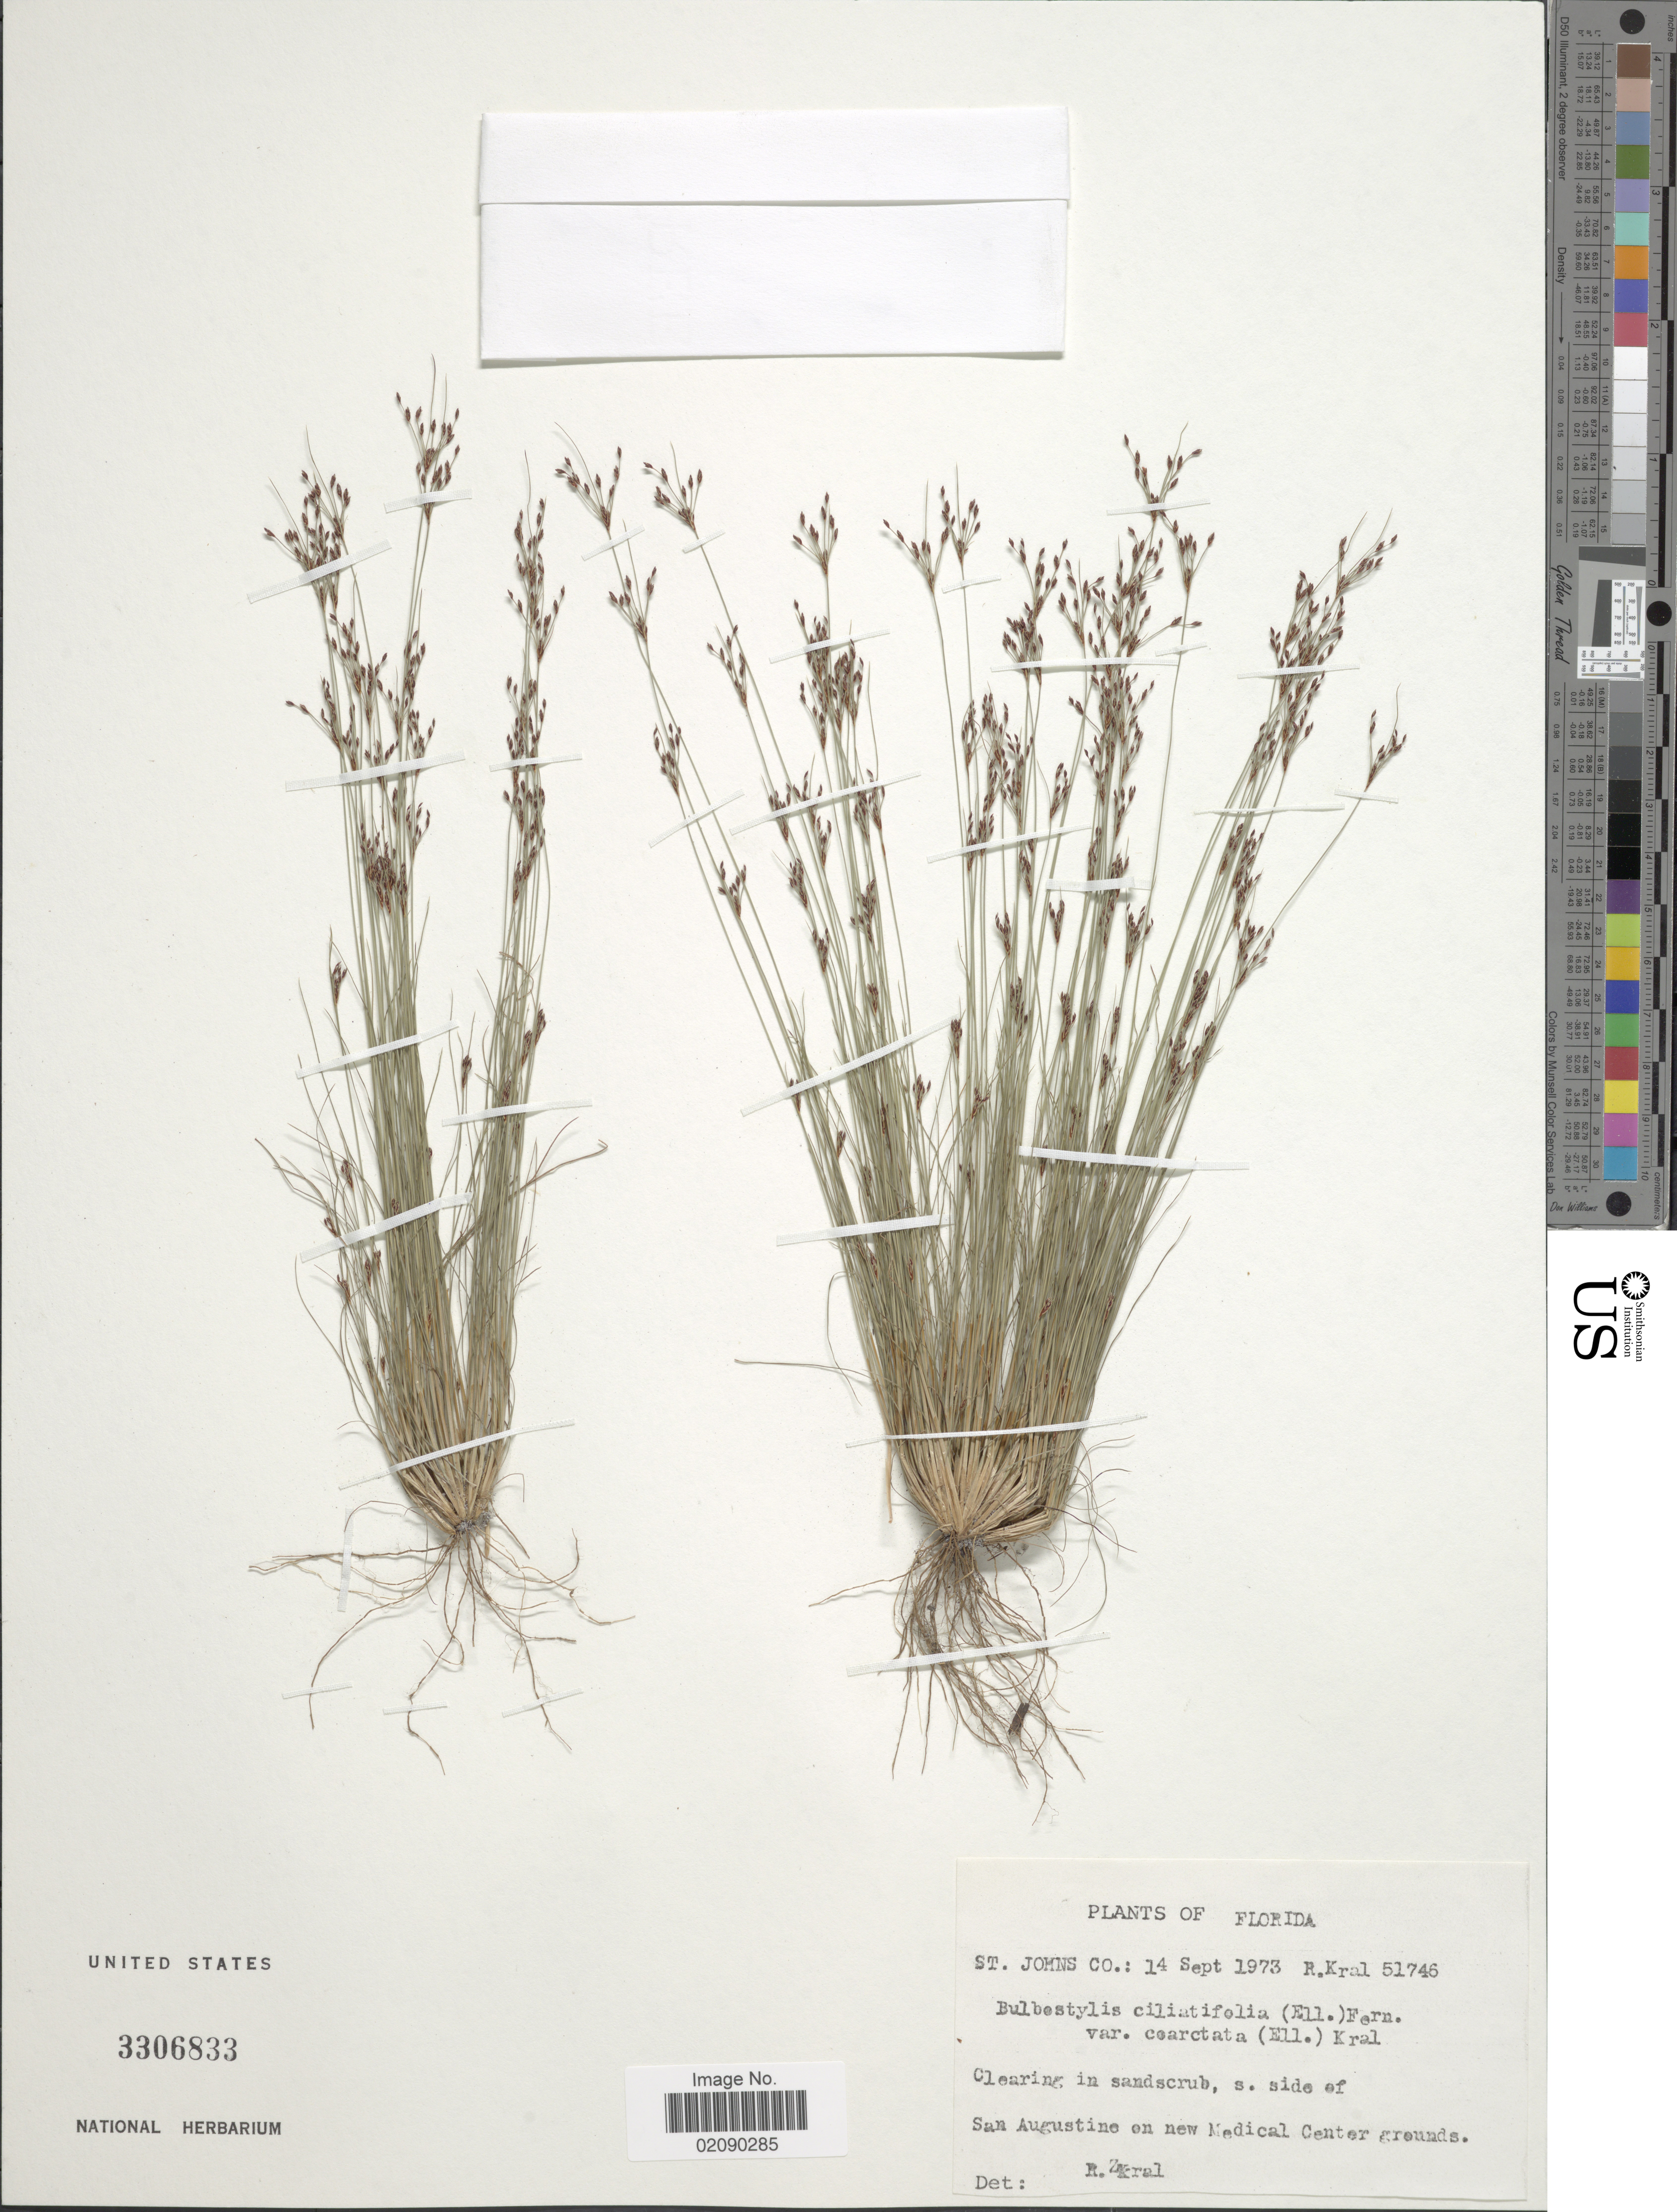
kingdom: Plantae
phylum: Tracheophyta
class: Liliopsida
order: Poales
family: Cyperaceae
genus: Bulbostylis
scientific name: Bulbostylis ciliatifolia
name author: (Elliott) Fernald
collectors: R. Kral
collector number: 51746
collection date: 1973-09-14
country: United States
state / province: Florida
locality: St. Johns Co.: s. side of San Augustine on new Medical Center grounds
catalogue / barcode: US 3306833